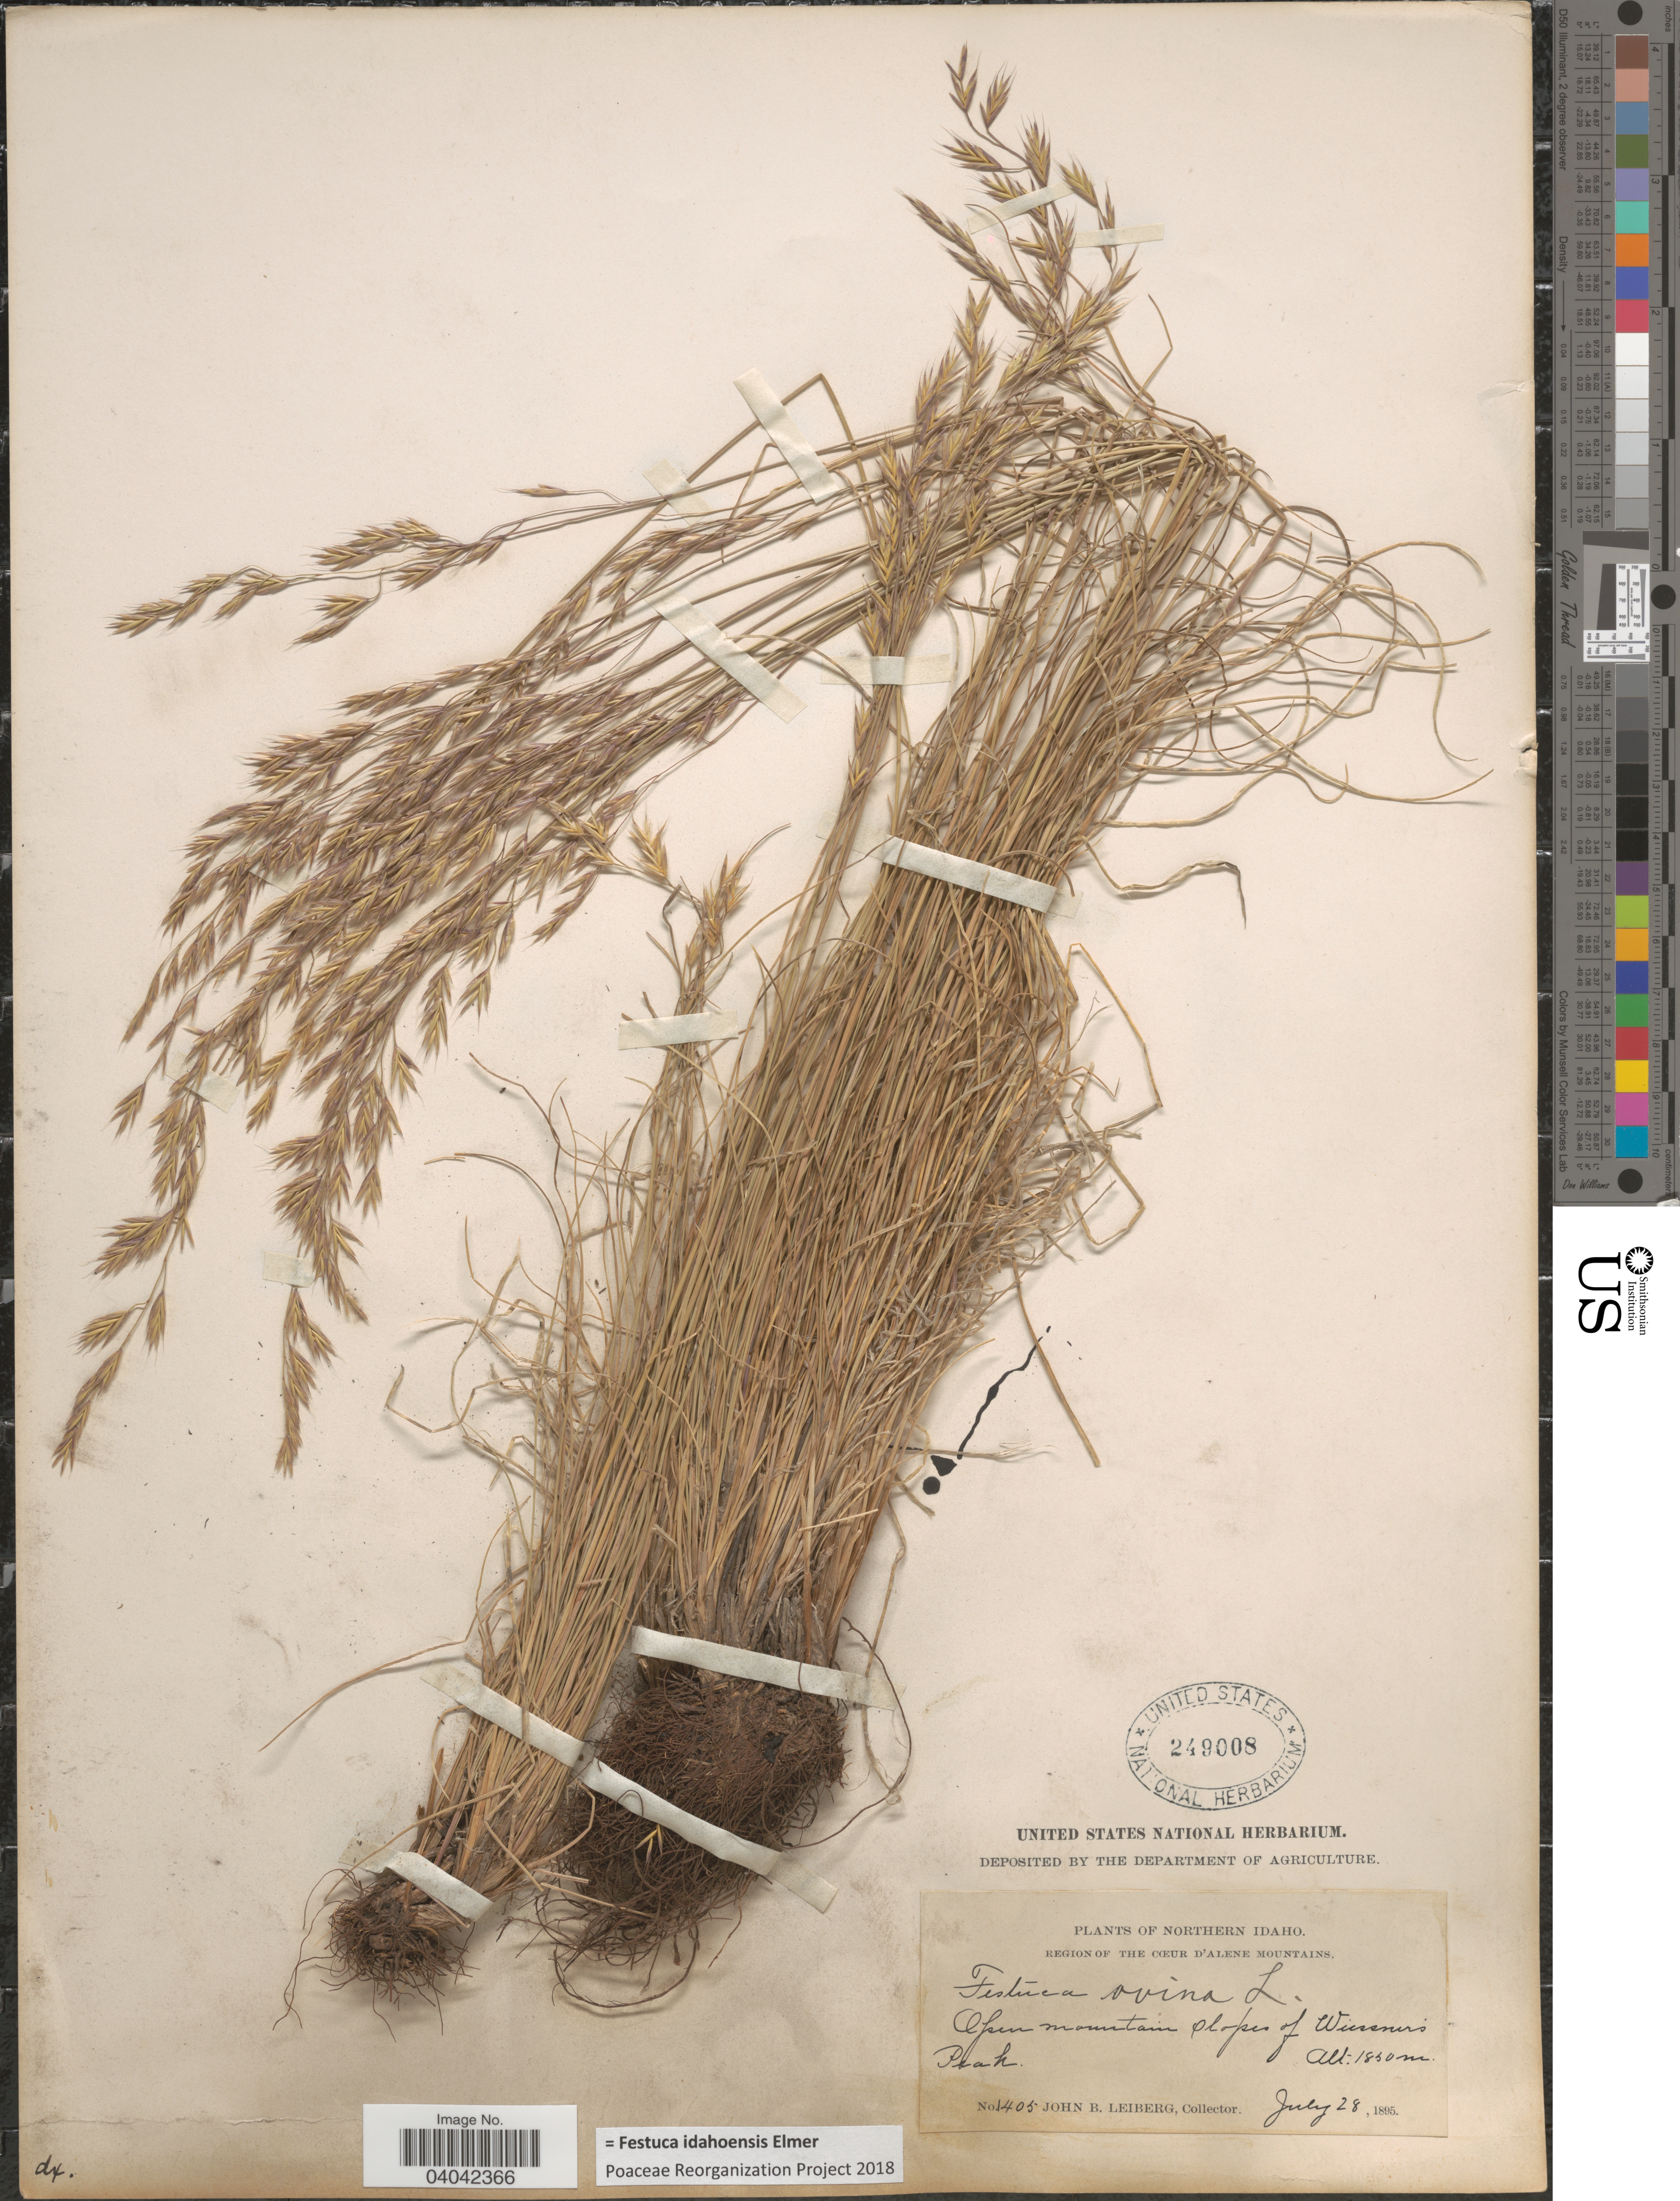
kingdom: Plantae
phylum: Tracheophyta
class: Liliopsida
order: Poales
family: Poaceae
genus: Festuca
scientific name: Festuca idahoensis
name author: Elmer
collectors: J. B. Leiberg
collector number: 1405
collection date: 1895-07-28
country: United States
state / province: Idaho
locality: Northern Idaho. Region of the Cœur d' Alene Mountains. Open mountain slopes of Wiessner's Peak.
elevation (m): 1850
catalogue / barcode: US 249008